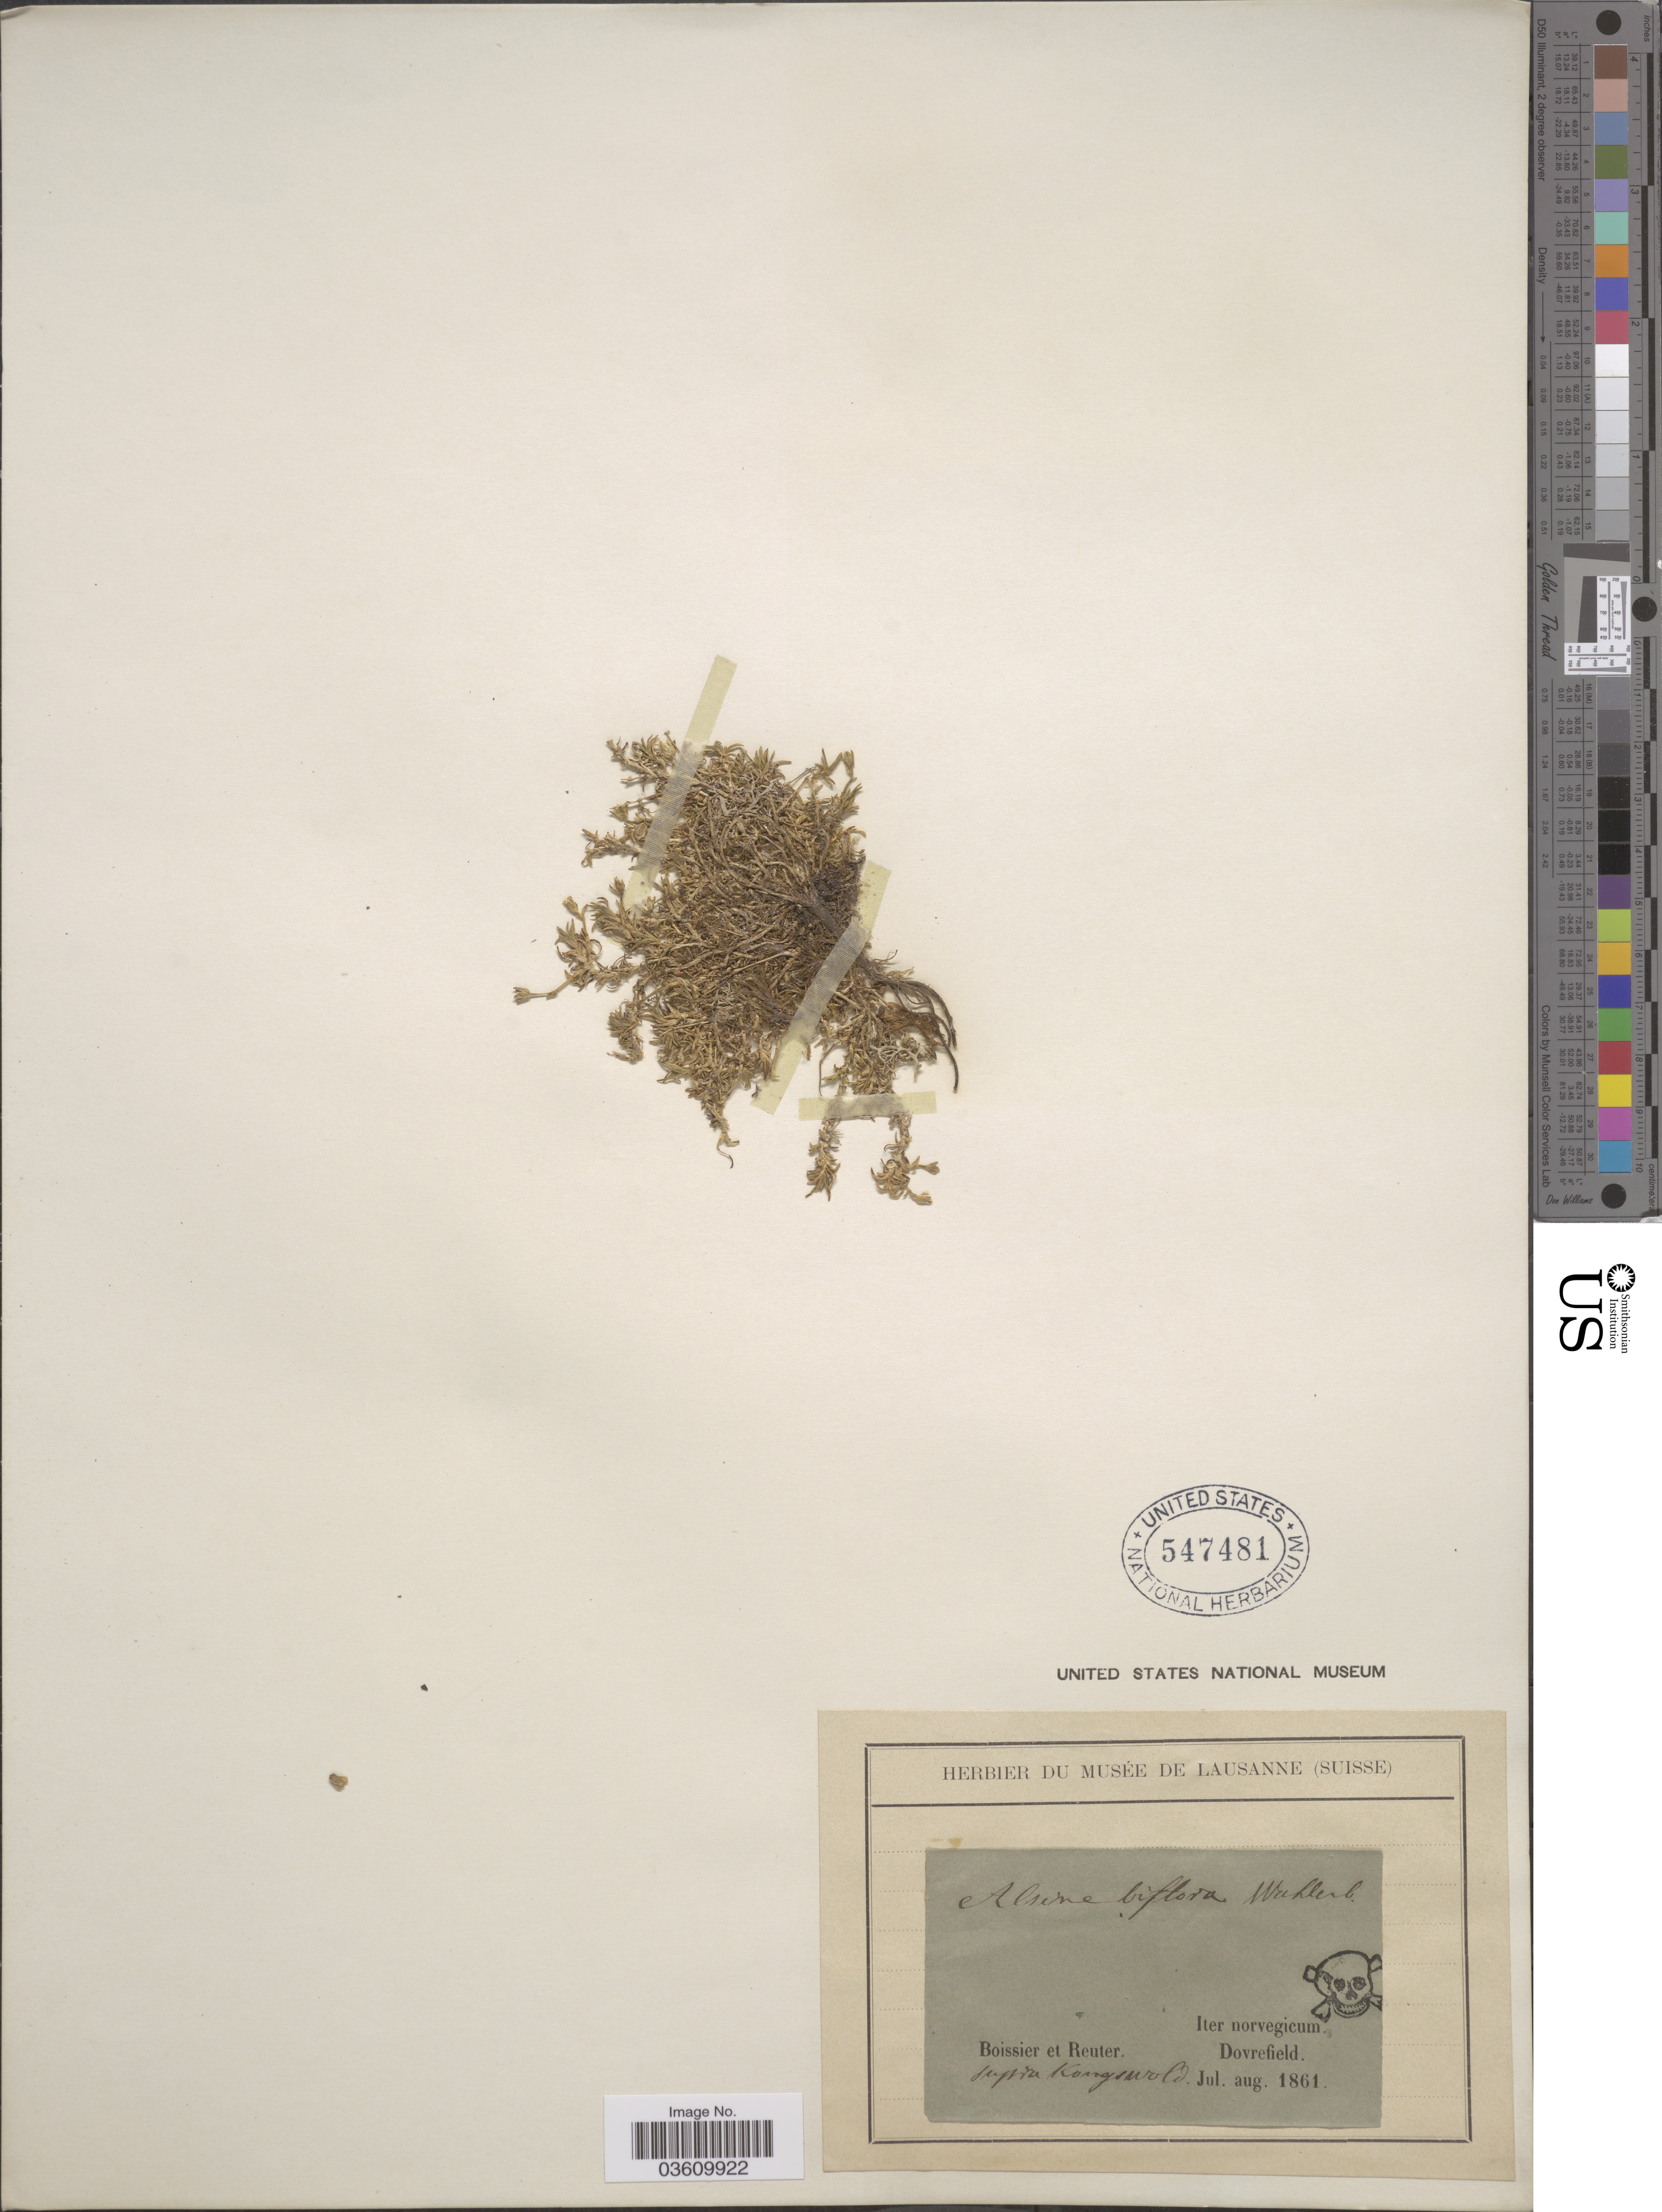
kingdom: Plantae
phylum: Tracheophyta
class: Magnoliopsida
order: Caryophyllales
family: Caryophyllaceae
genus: Cherleria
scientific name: Cherleria biflora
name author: (L.) A.J. Moore & Dillenb.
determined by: Strong, M. T., (US), Smithsonian Institution - National Museum of Natural History (UNITED STATES)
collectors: -- Boissier & -. Reuter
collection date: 1861-07/1861-08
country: Norway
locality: Iter norvegicum. Dovrefield. Supra Kongsvold.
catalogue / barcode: US 547481